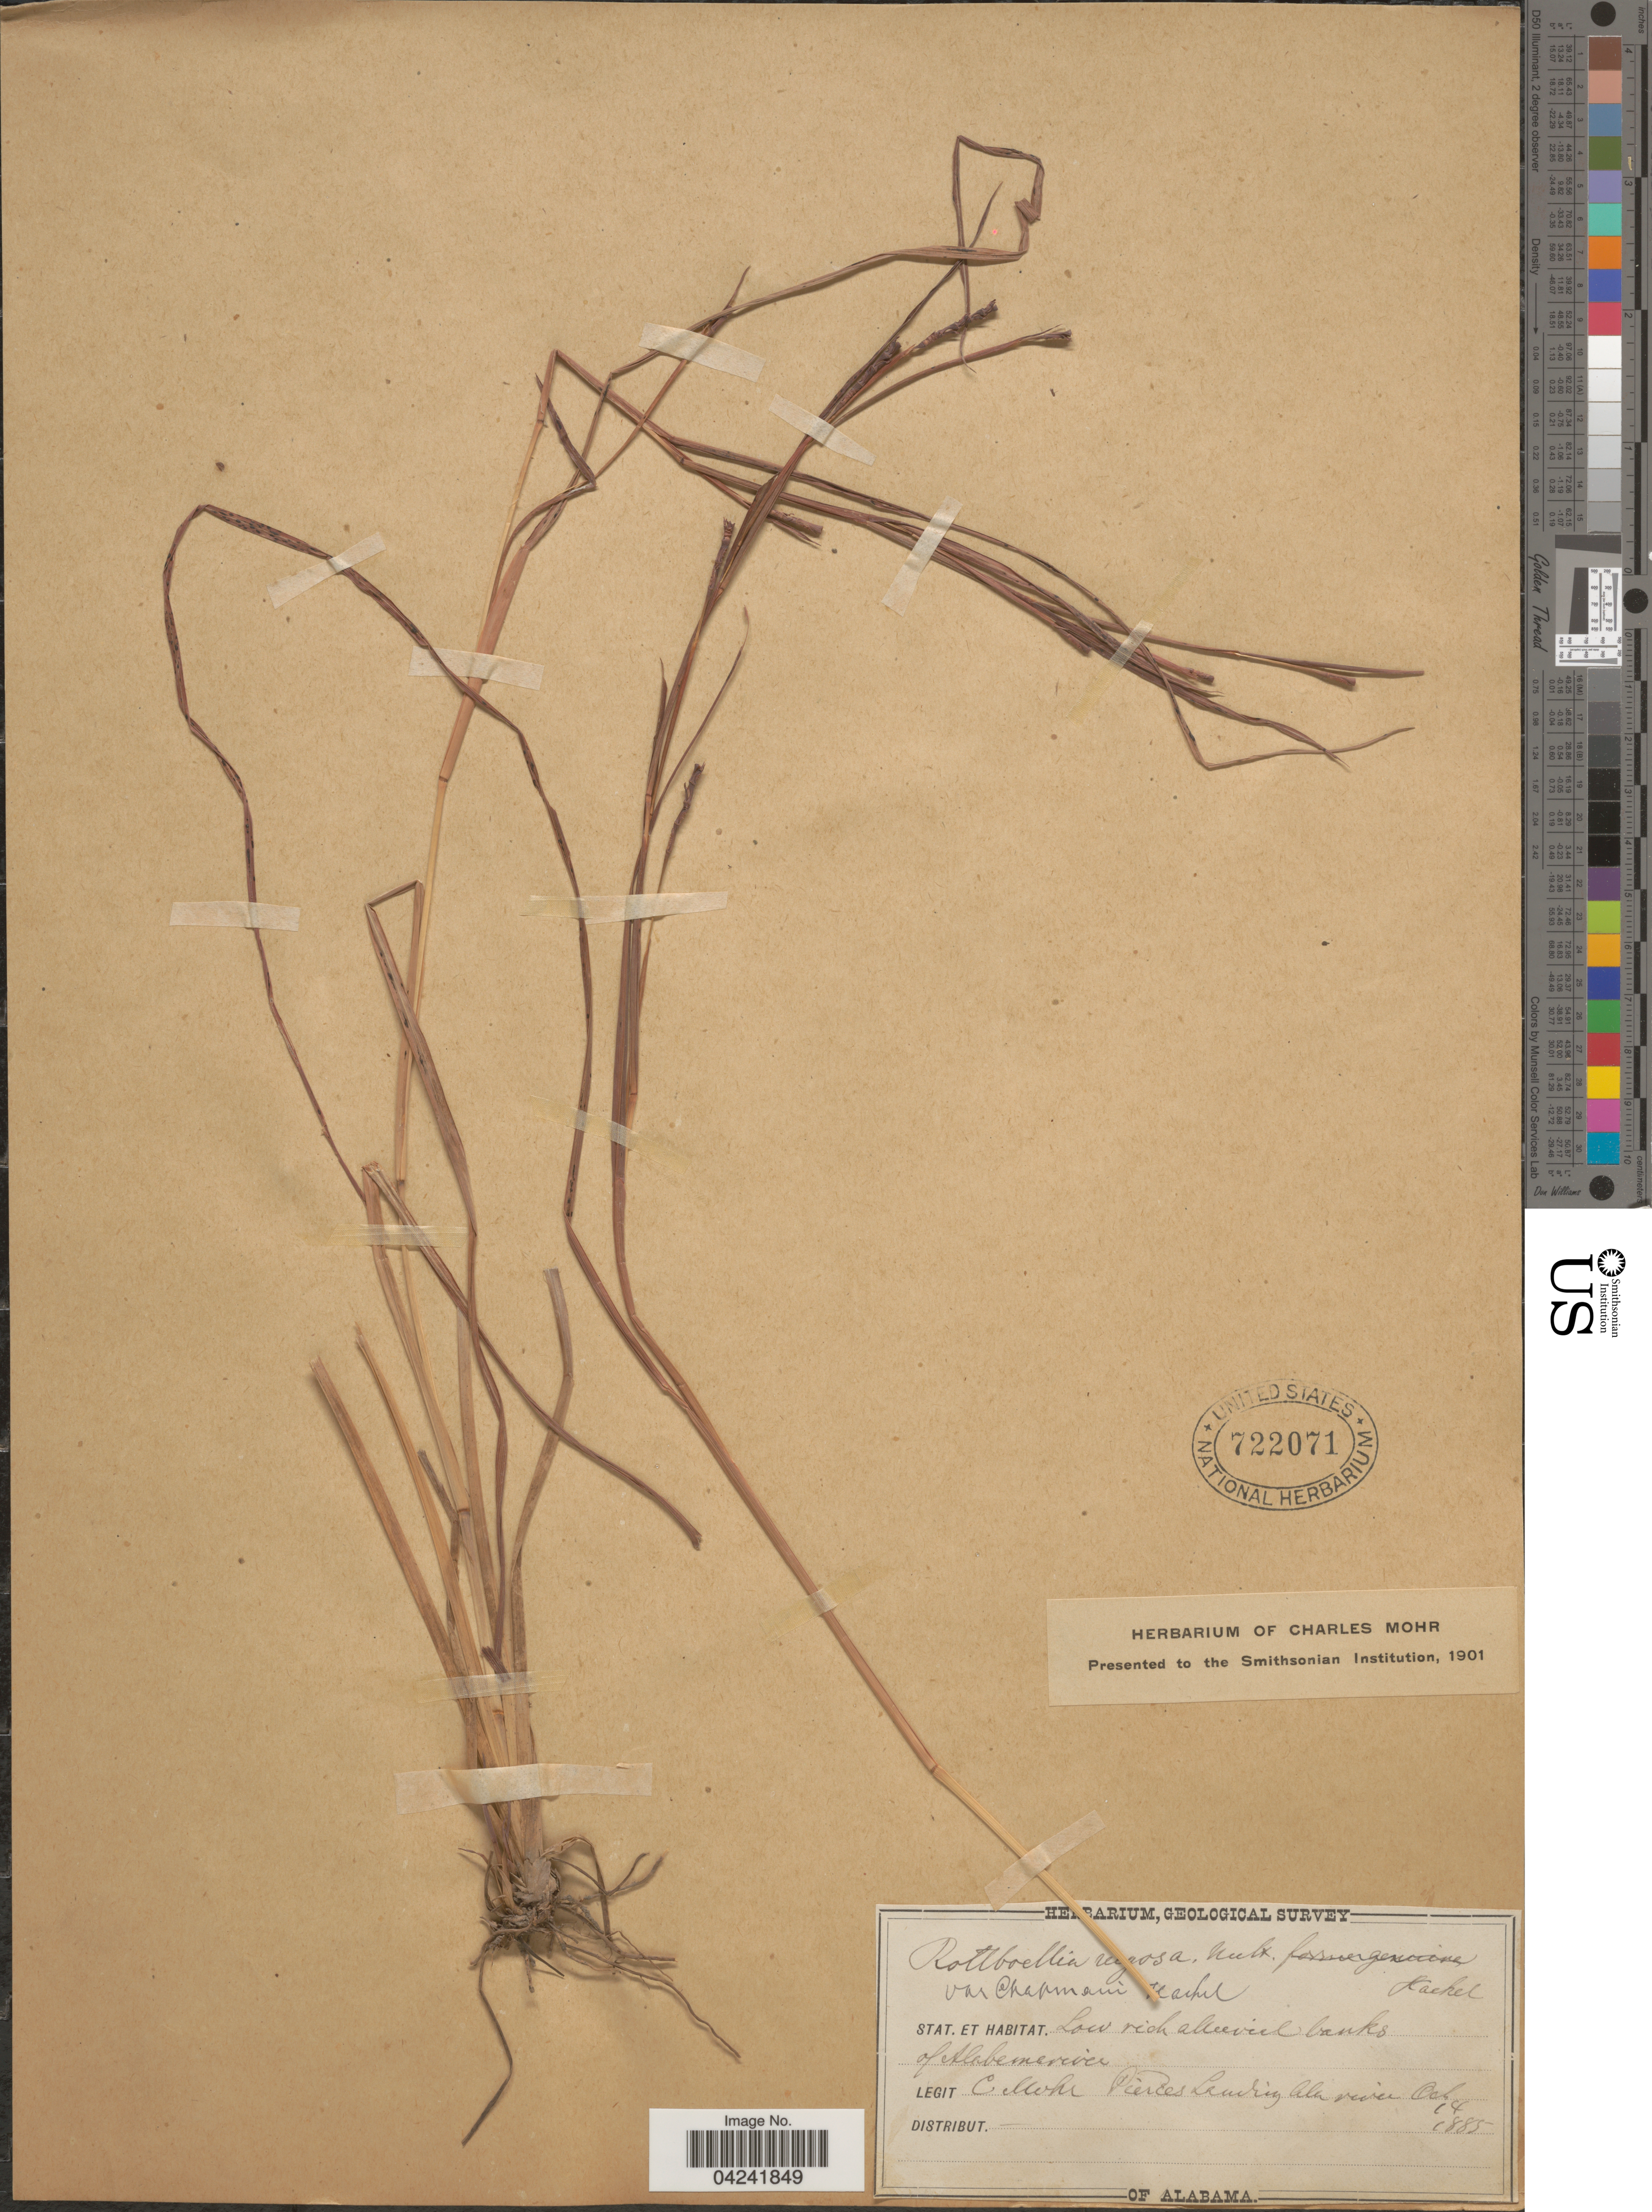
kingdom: Plantae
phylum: Tracheophyta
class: Liliopsida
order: Poales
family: Poaceae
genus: Mnesithea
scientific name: Mnesithea rugosa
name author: (Nutt.) de Koning & Sosef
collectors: C. T. Mohr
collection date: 1885-10-14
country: United States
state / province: Alabama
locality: Low rich alluvial banks of Alabama river. Pierces Landing Ala river. Geological Survey of Alabama.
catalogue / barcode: US 722071